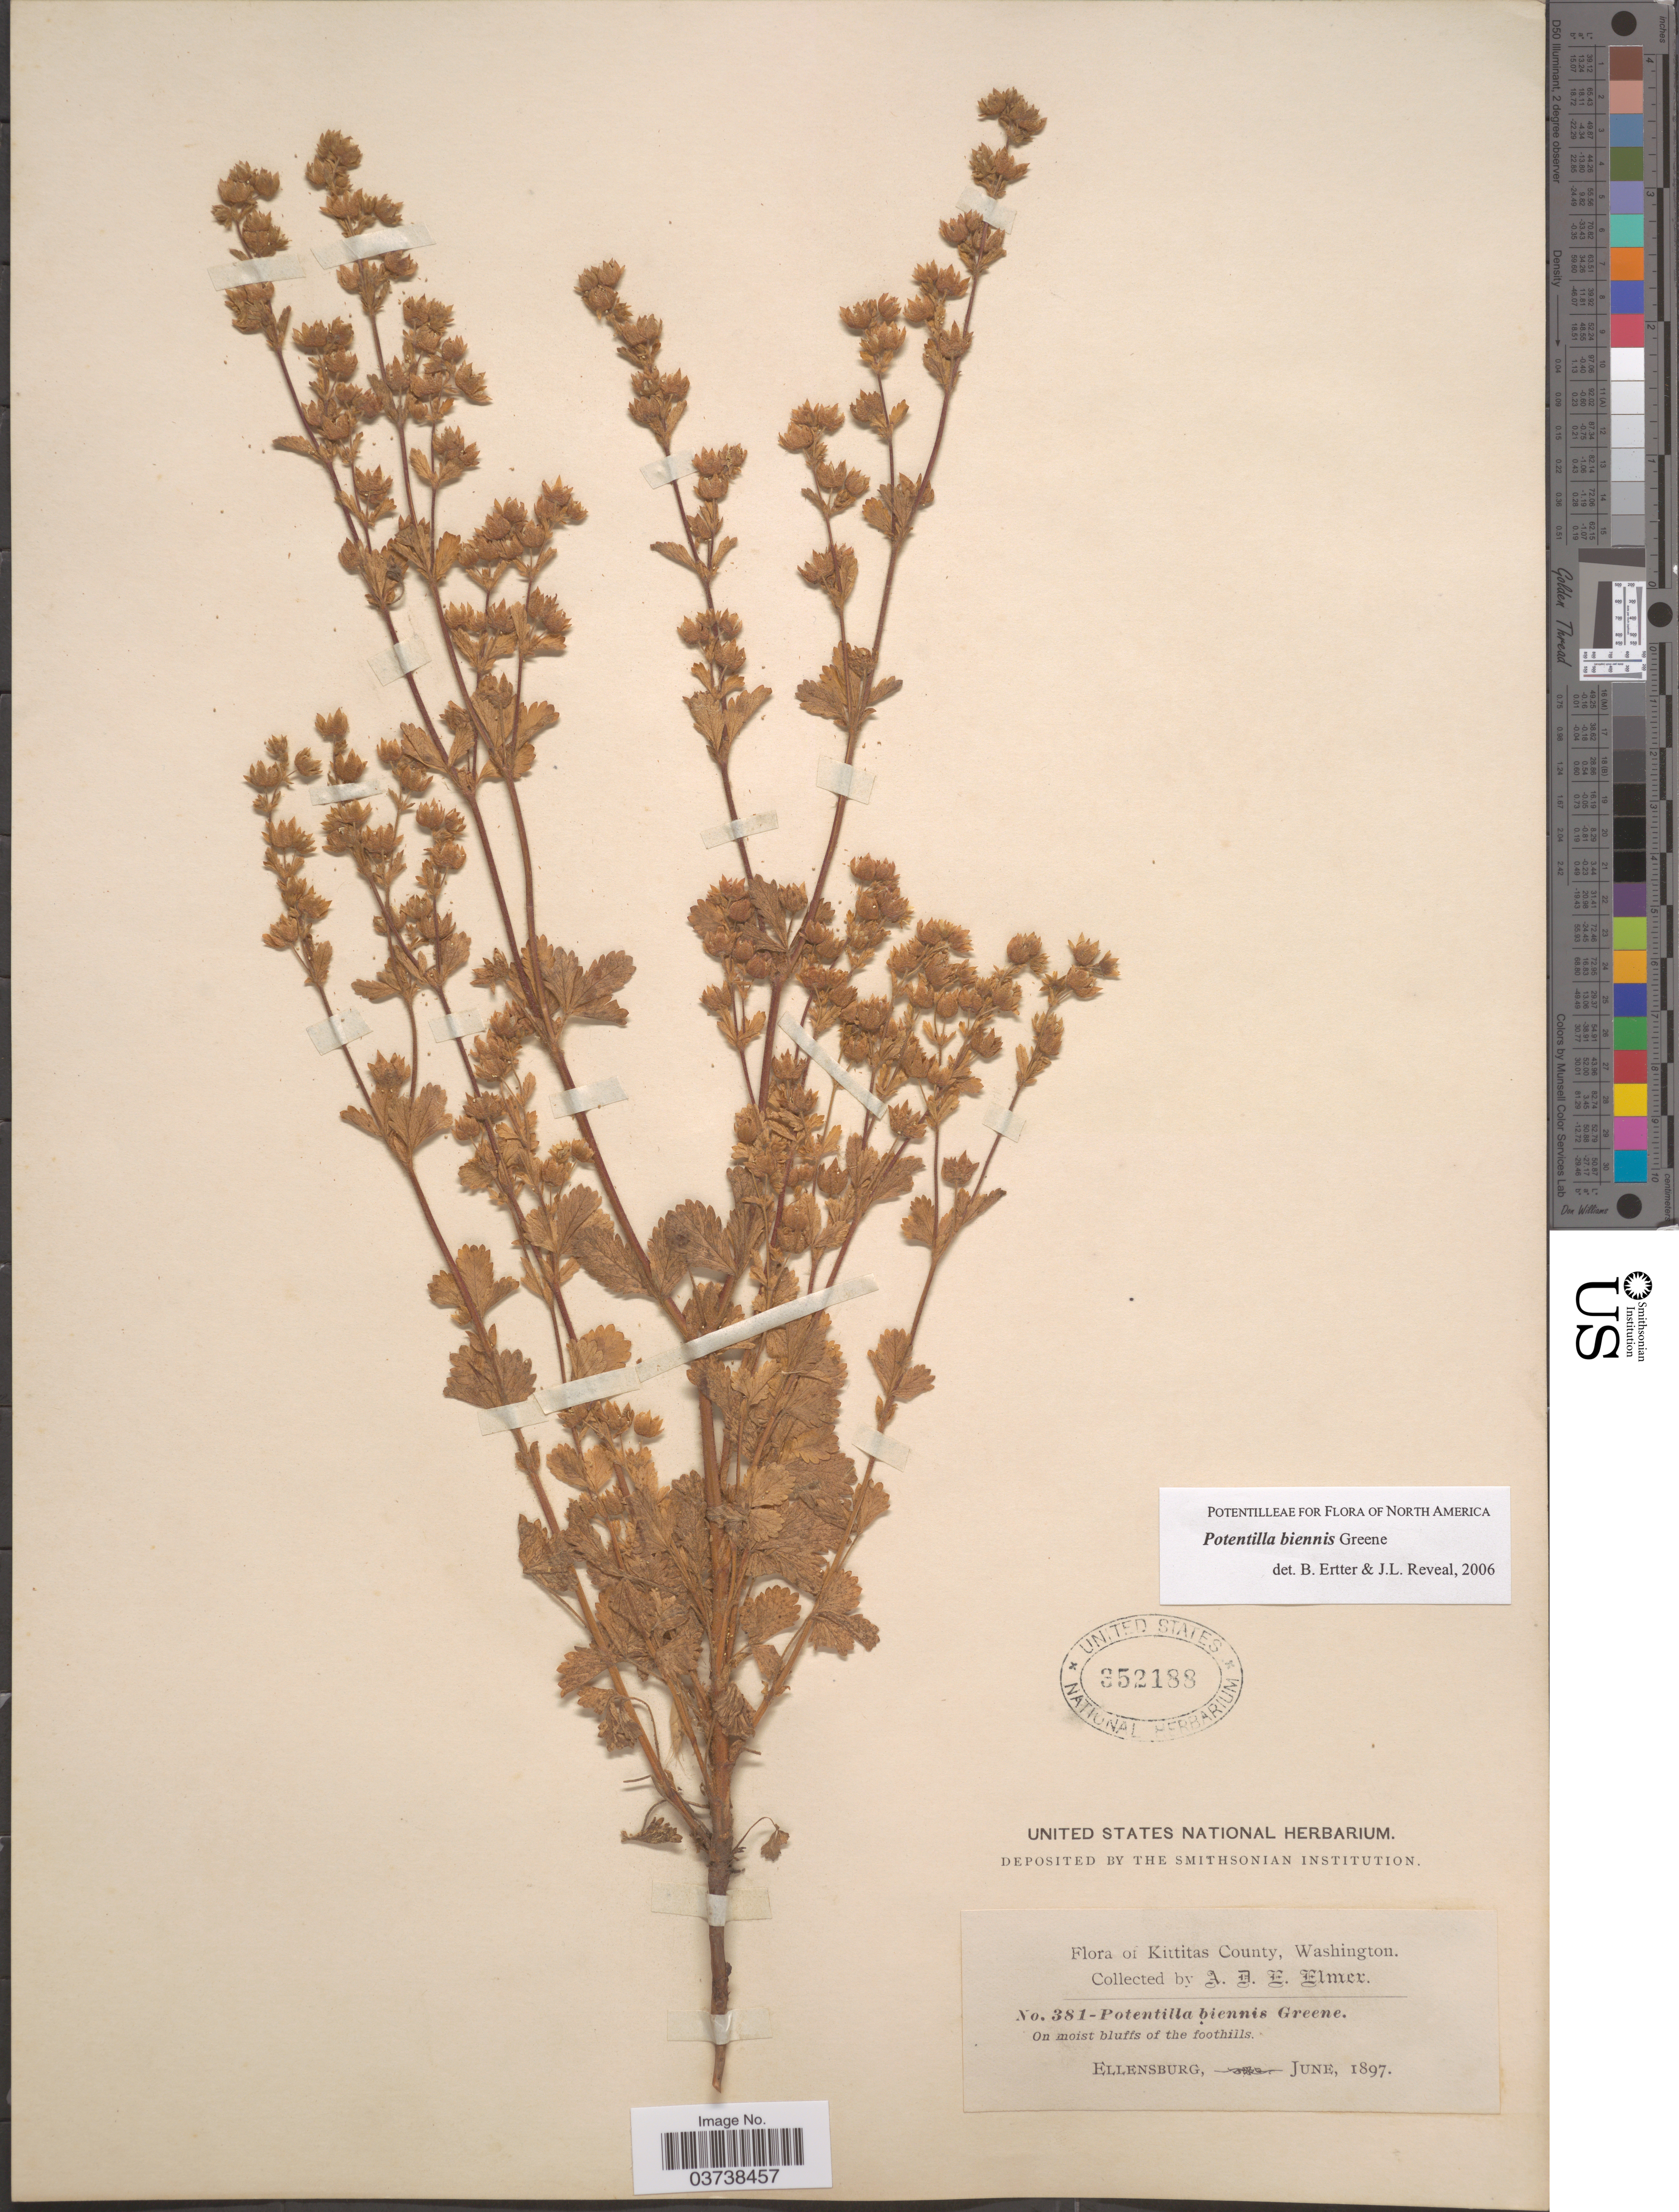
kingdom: Plantae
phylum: Tracheophyta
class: Magnoliopsida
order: Rosales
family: Rosaceae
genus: Potentilla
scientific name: Potentilla biennis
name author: Greene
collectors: A. D. E. Elmer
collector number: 381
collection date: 1897-06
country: United States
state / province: Washington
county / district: Kittitas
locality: Kittitas County. On moist bluffs of the foothills. Ellensburg.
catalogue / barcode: US 352188